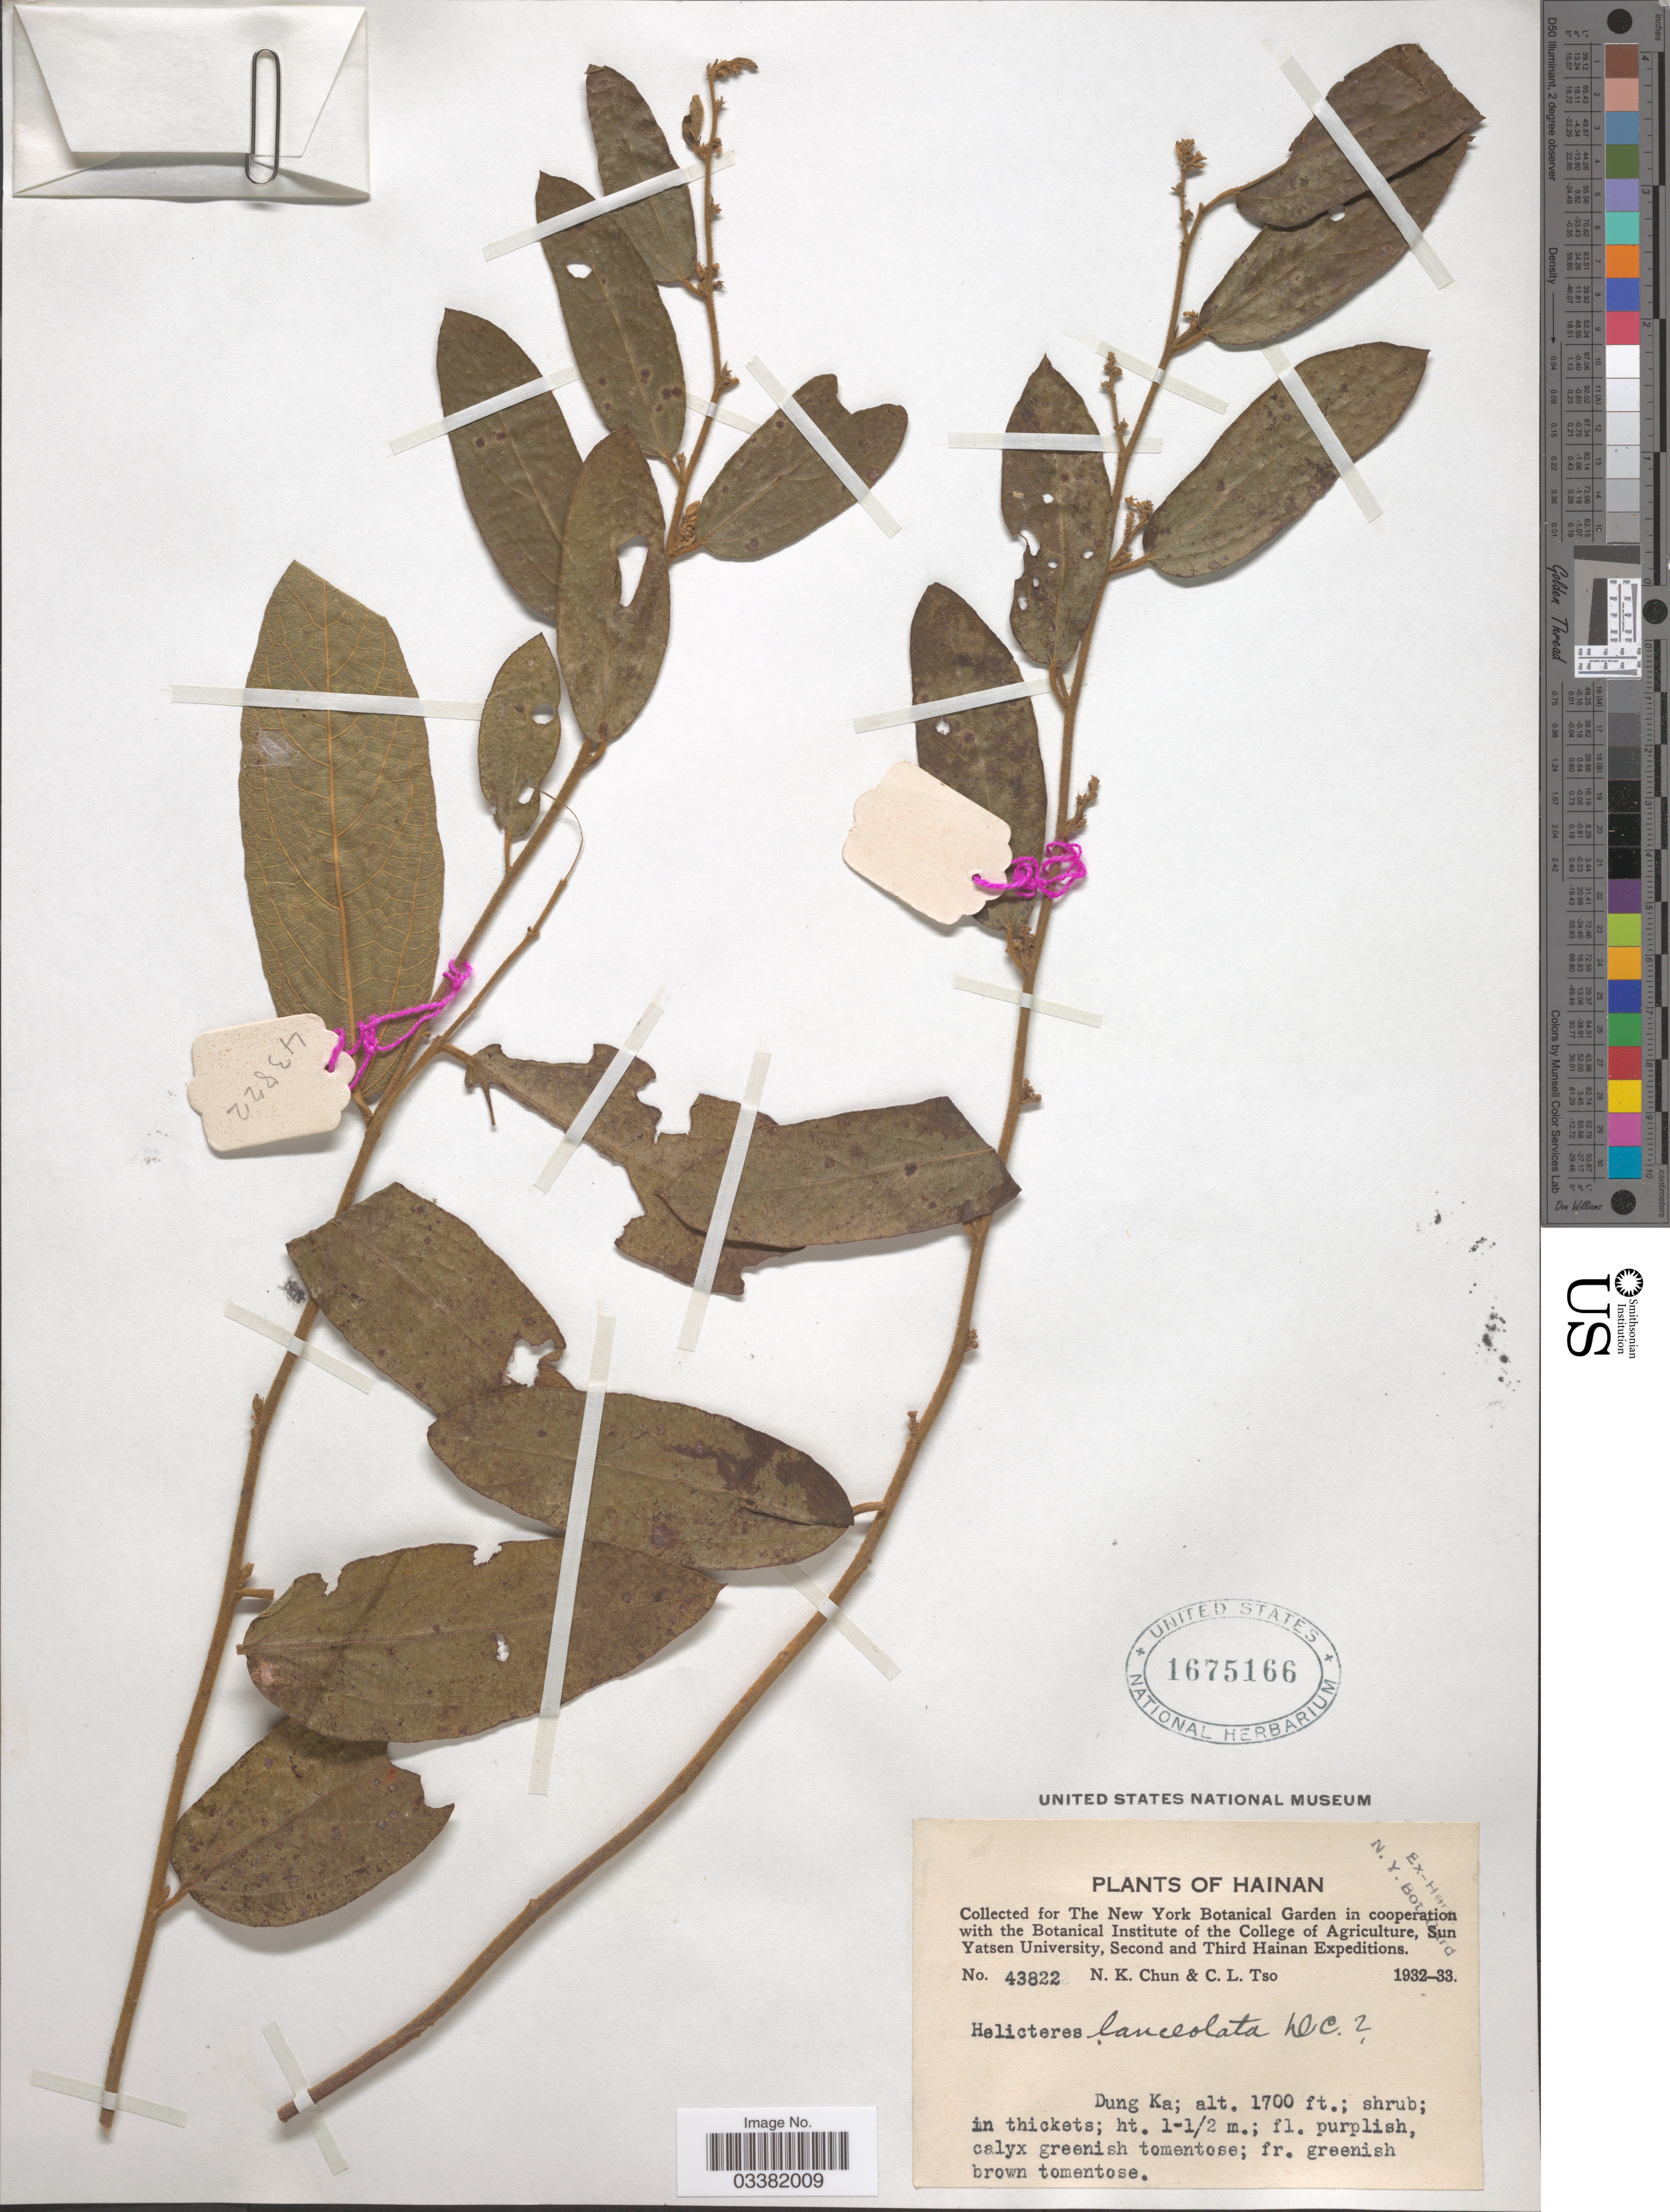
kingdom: Plantae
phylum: Tracheophyta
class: Magnoliopsida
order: Malvales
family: Malvaceae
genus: Helicteres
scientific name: Helicteres lanceolata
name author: DC.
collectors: N. K. Chun & C. Tso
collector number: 43822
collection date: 1932/1933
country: China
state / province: Hainan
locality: Dung Ka.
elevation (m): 518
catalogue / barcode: US 1675166